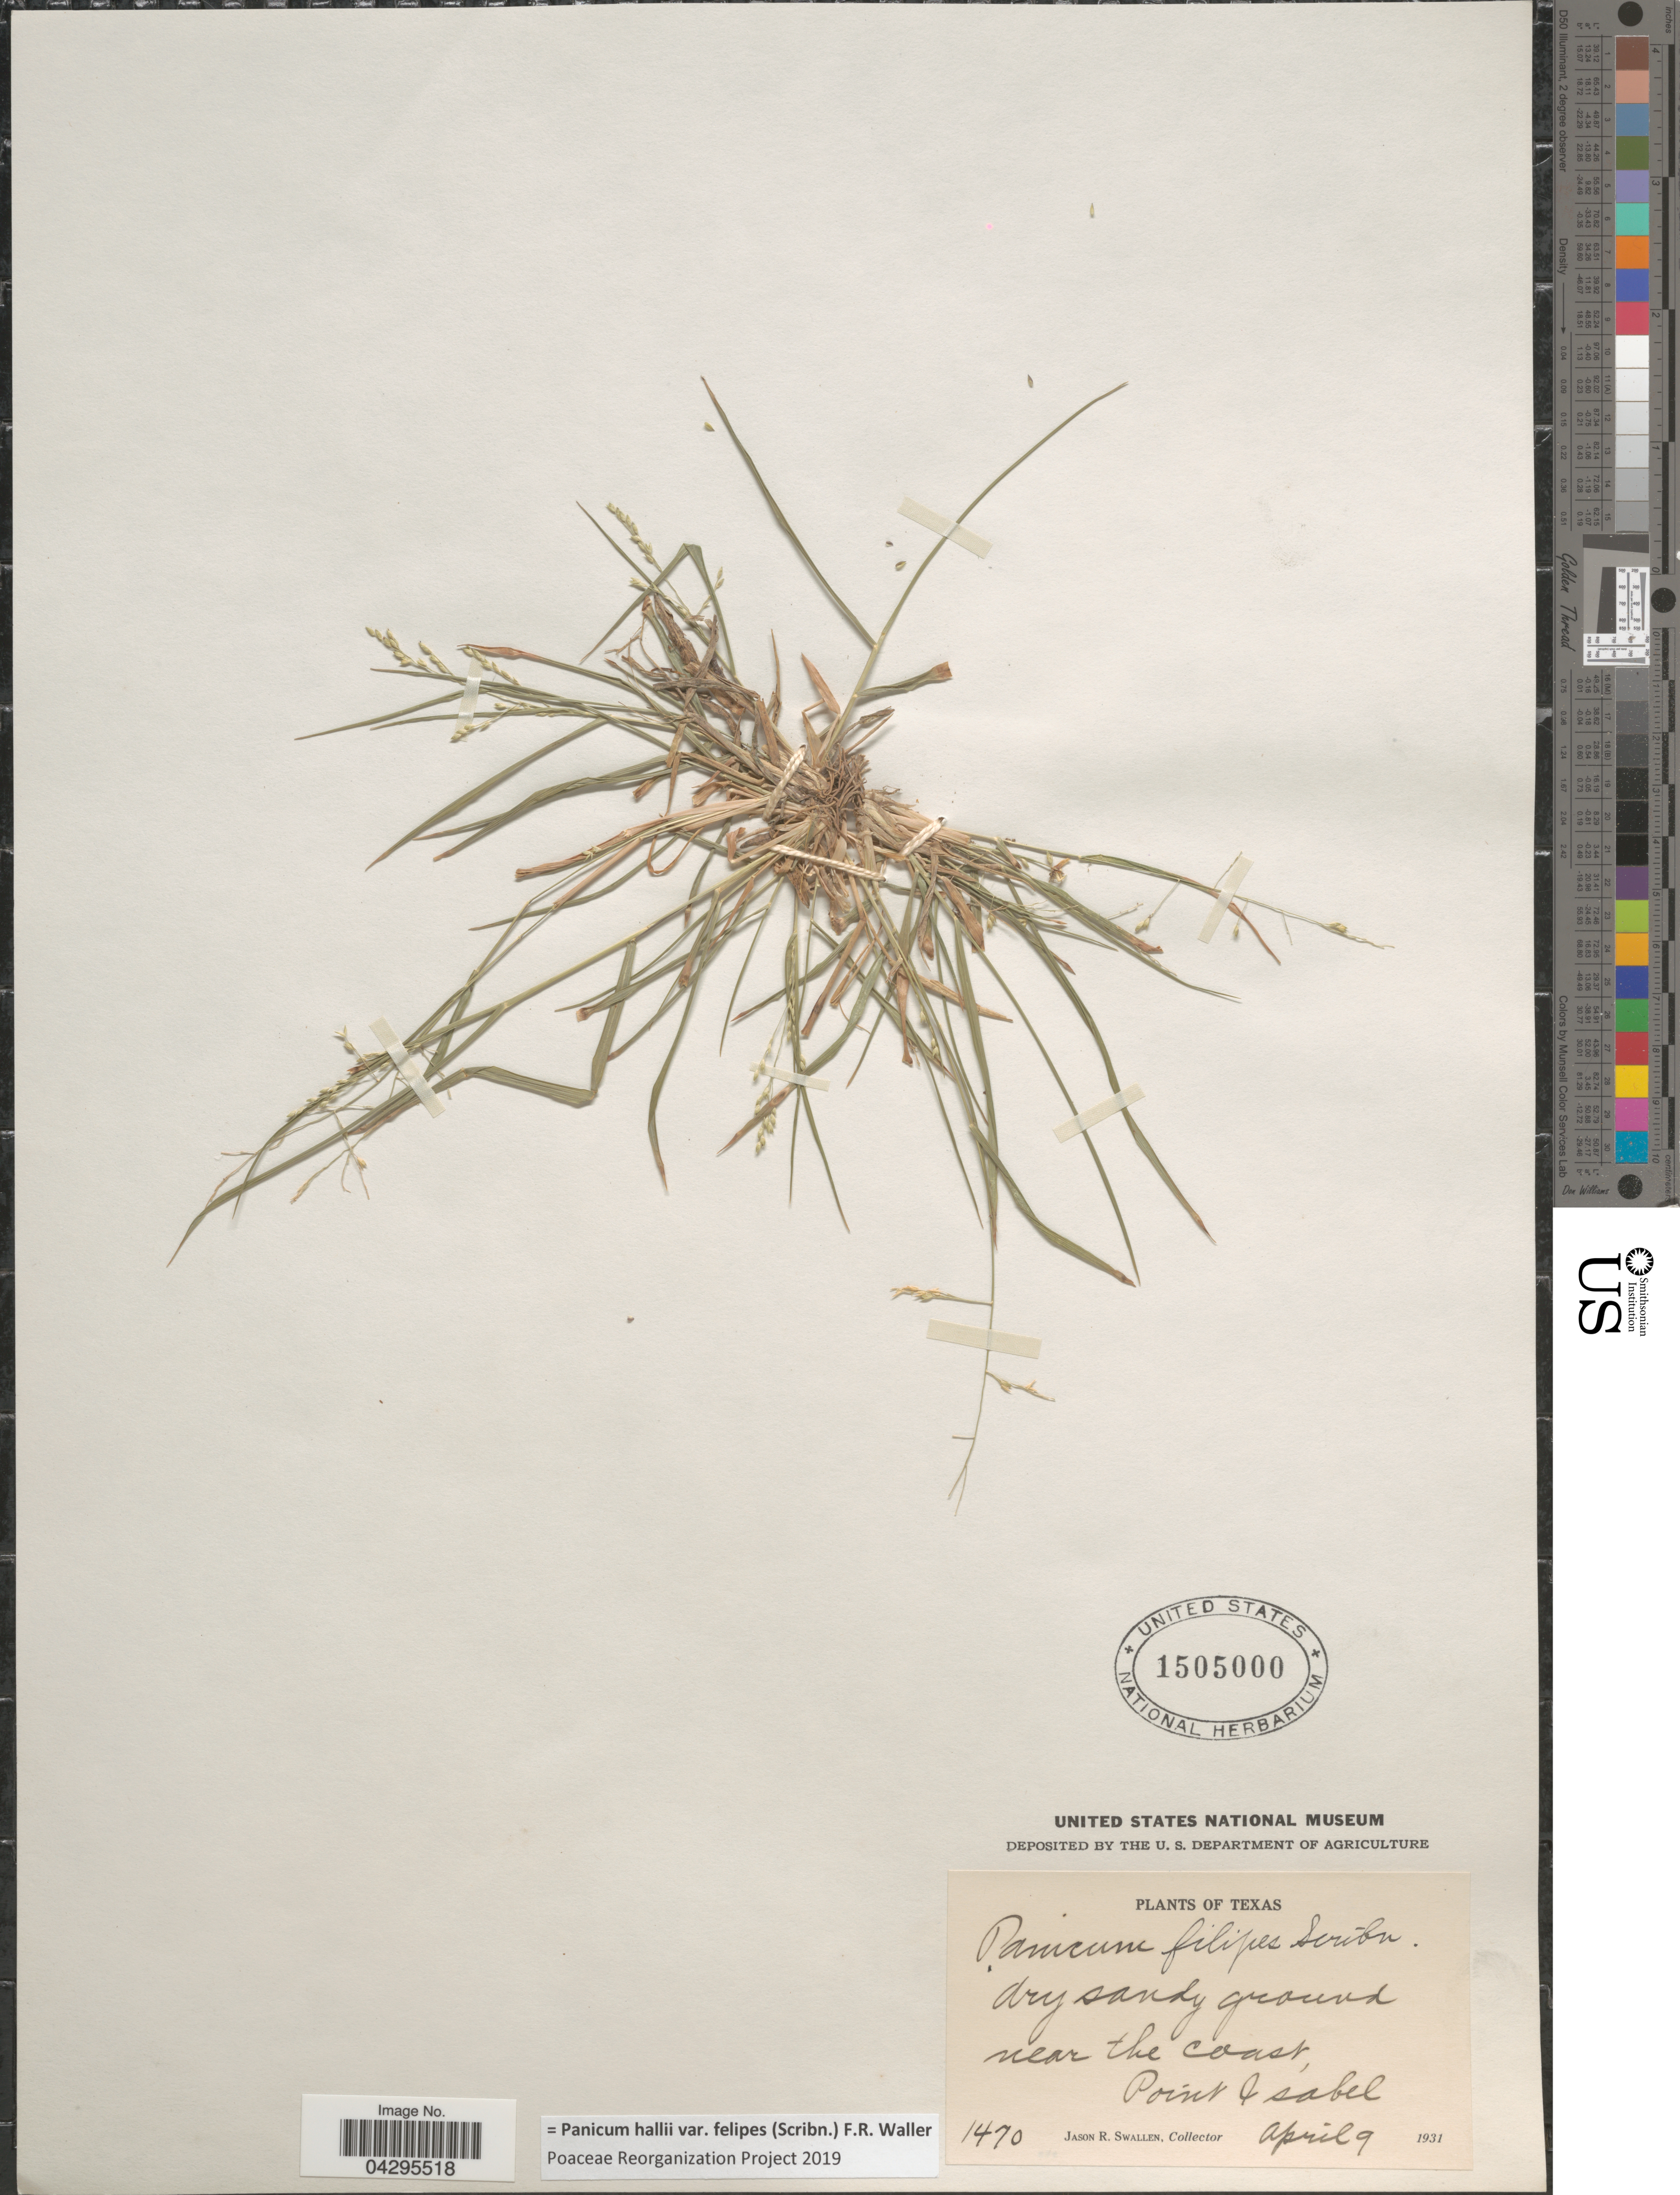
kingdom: Plantae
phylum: Tracheophyta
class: Liliopsida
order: Poales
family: Poaceae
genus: Panicum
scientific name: Panicum hallii var. felipes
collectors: J. R. Swallen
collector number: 1470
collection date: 1931-04-09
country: United States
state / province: Texas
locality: Dry sandy ground near the coast, Point Isabel.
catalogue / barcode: US 1505000